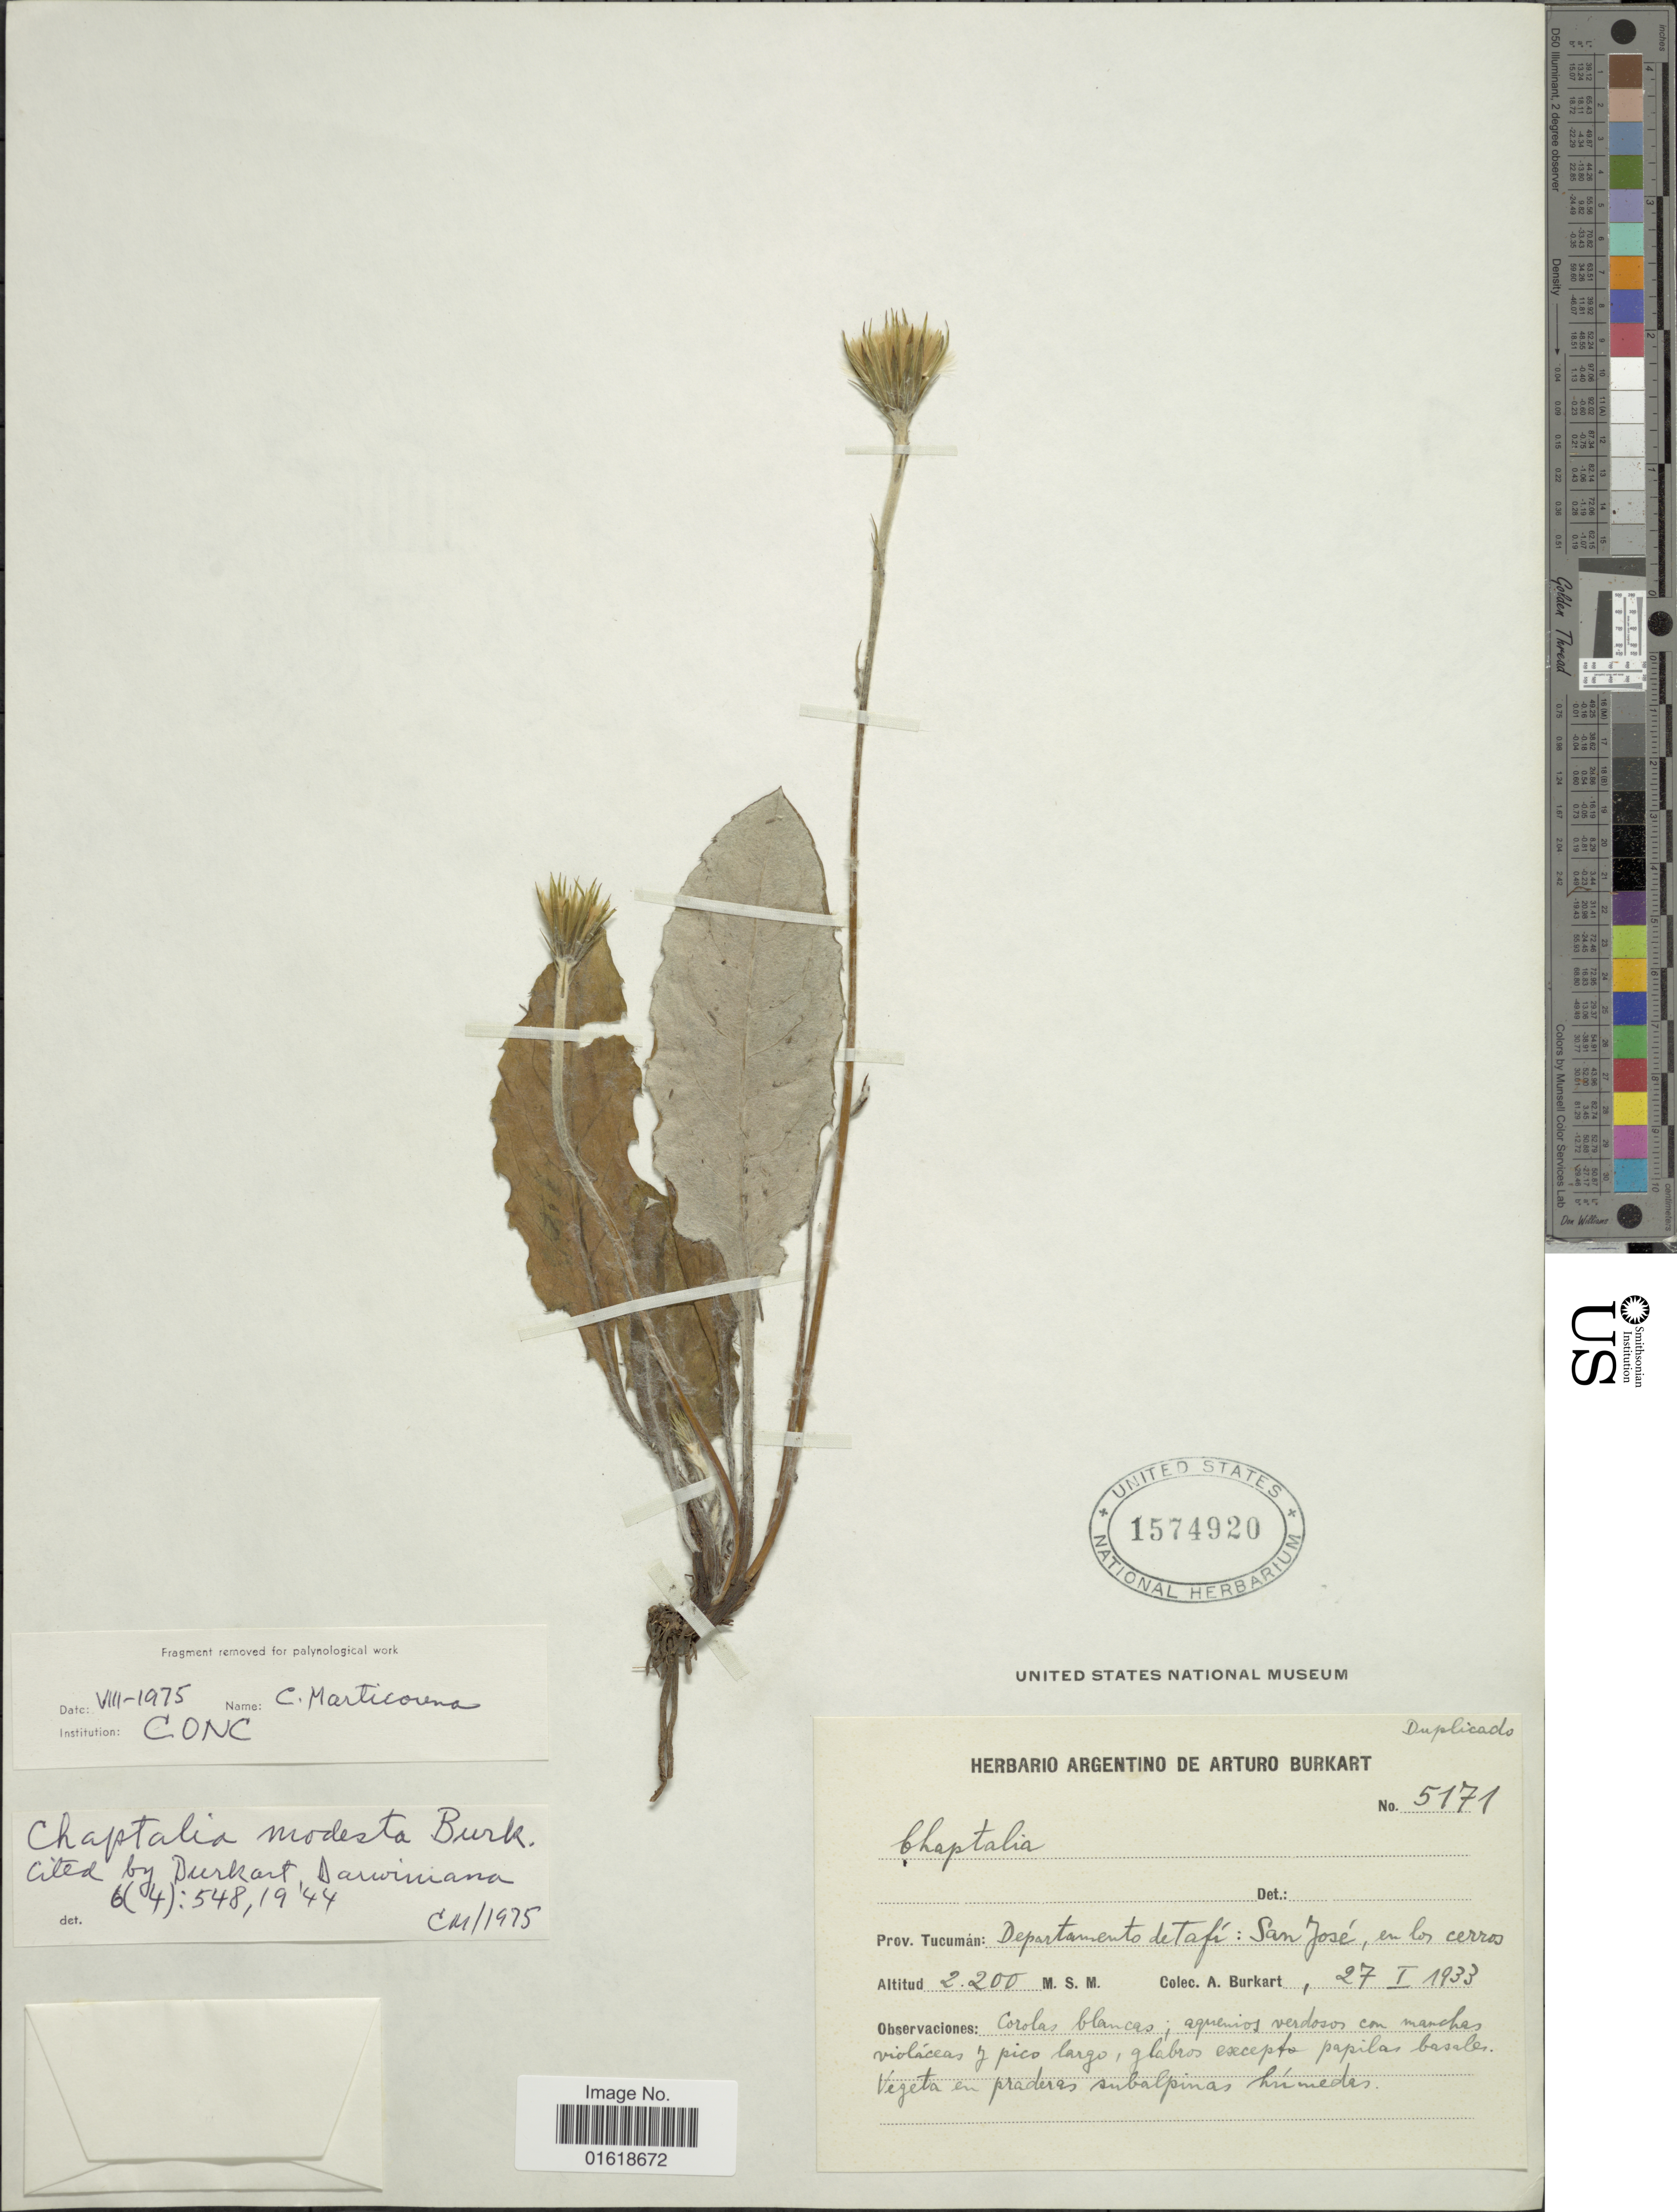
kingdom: Plantae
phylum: Tracheophyta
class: Magnoliopsida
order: Asterales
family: Asteraceae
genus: Chaptalia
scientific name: Chaptalia modesta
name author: Burkart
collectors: A. E. Burkart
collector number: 5171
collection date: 1933-01-27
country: Argentina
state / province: Tucuman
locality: Departamento de Tafí: San José, en los cerros.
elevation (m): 2200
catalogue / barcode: US 1574920